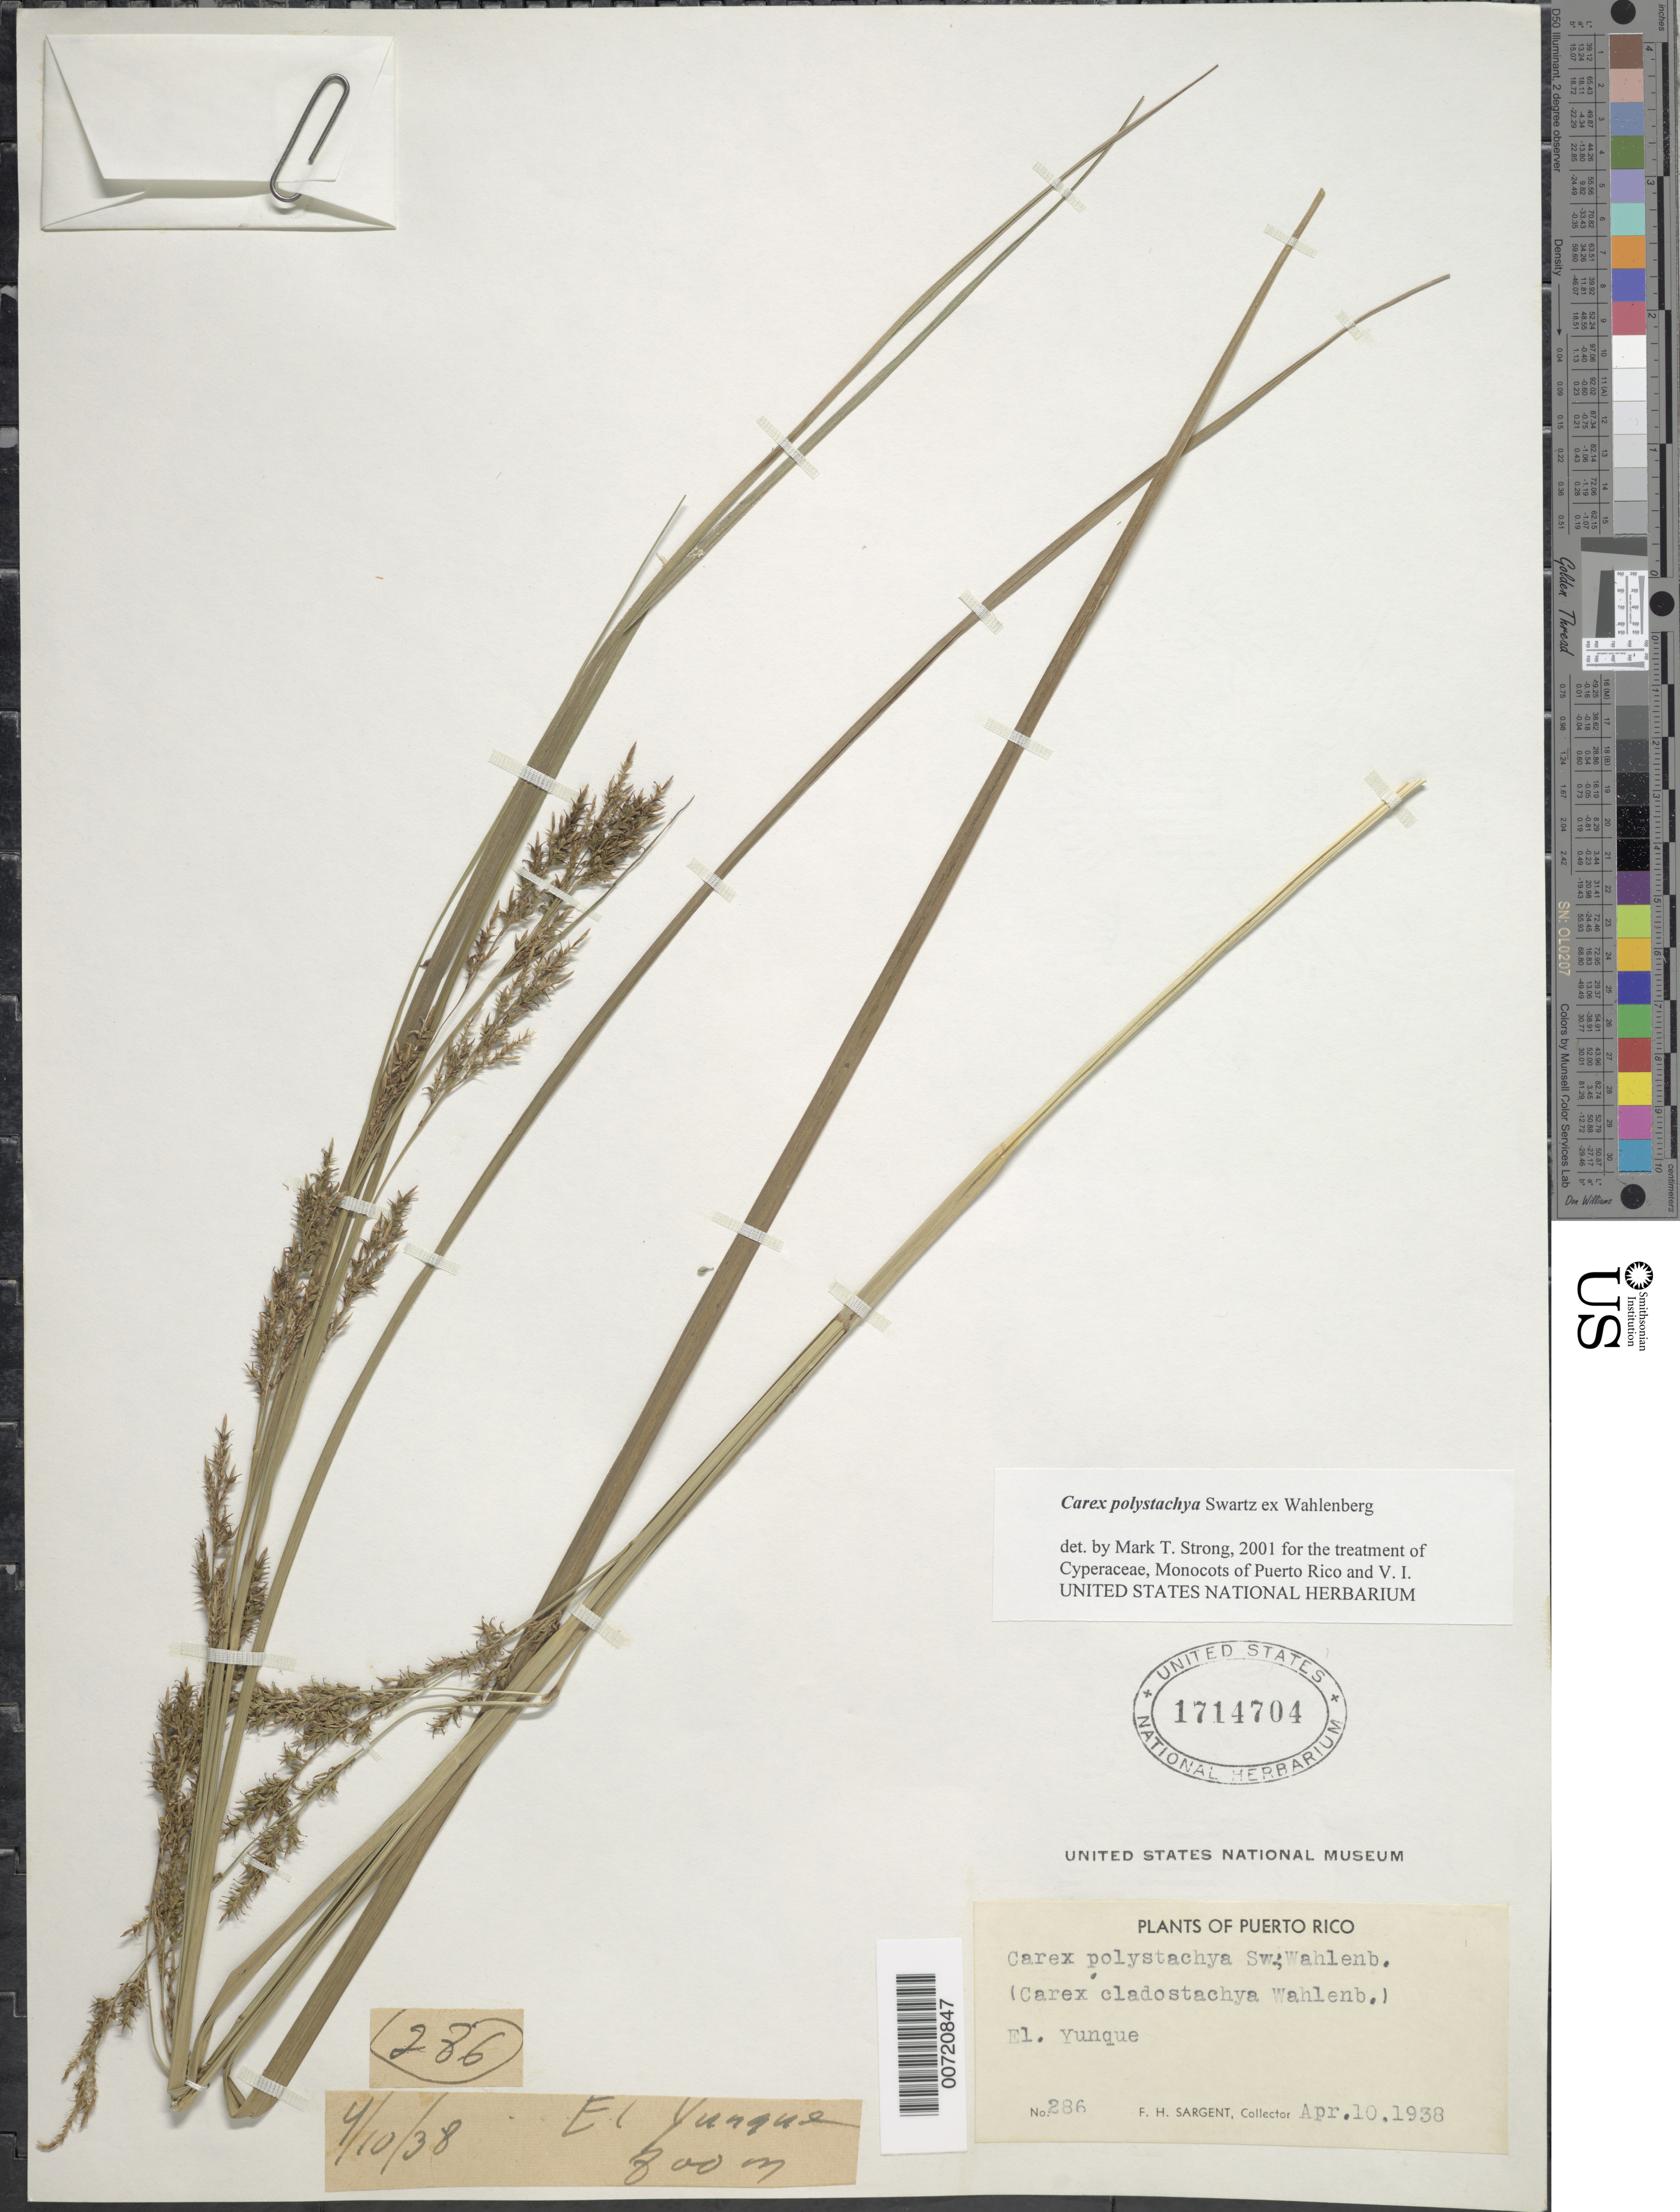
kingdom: Plantae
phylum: Tracheophyta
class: Liliopsida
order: Poales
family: Cyperaceae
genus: Carex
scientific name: Carex polystachya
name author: Sw. ex Wahlenb.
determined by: Strong, M. T., (US), Smithsonian Institution - National Museum of Natural History (UNITED STATES)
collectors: F. H. Sargent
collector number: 286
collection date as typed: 10 Apr 1938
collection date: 1938-04-10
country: Puerto Rico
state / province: Río Grande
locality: El Yunque.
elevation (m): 800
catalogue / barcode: US 1714704